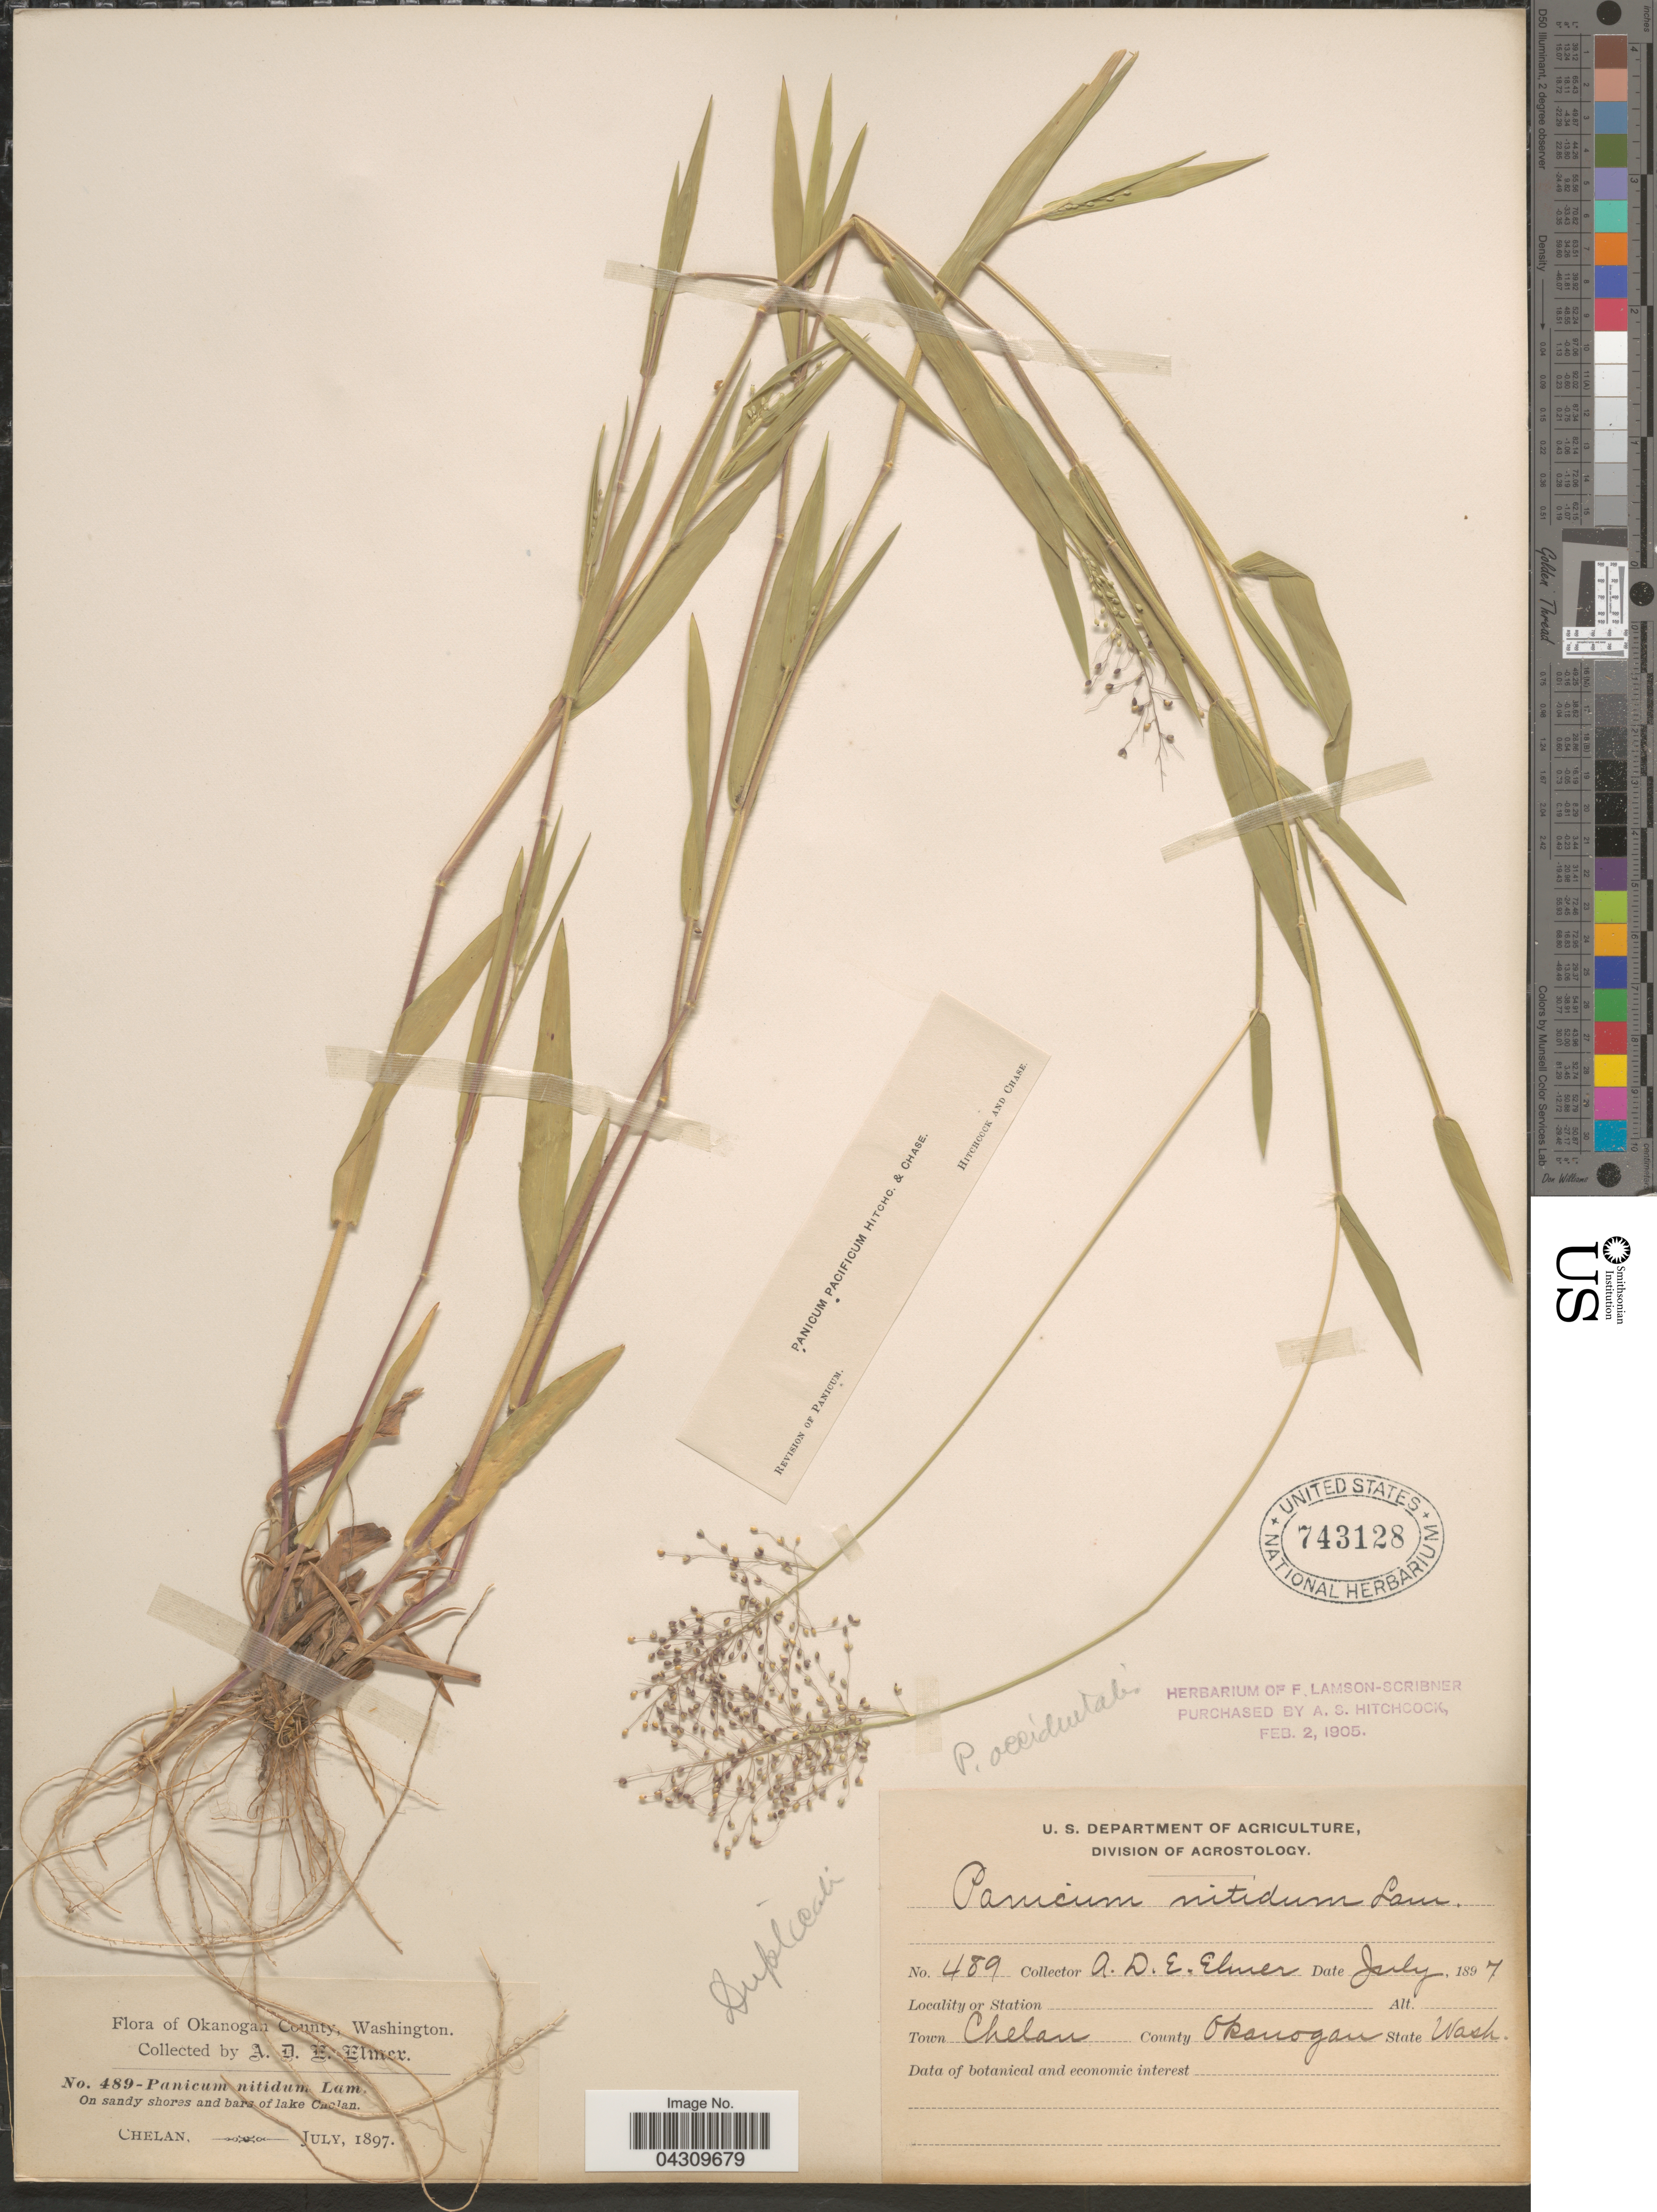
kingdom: Plantae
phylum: Tracheophyta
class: Liliopsida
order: Poales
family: Poaceae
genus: Dichanthelium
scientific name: Dichanthelium acuminatum var. acuminatum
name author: (Sw.) Gould & C.A. Clark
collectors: A. D. E. Elmer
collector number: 489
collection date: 1897-07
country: United States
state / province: Washington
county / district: Chelan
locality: Town Chelan. On sandy shores and bara of Lake Chelan.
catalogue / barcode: US 743128